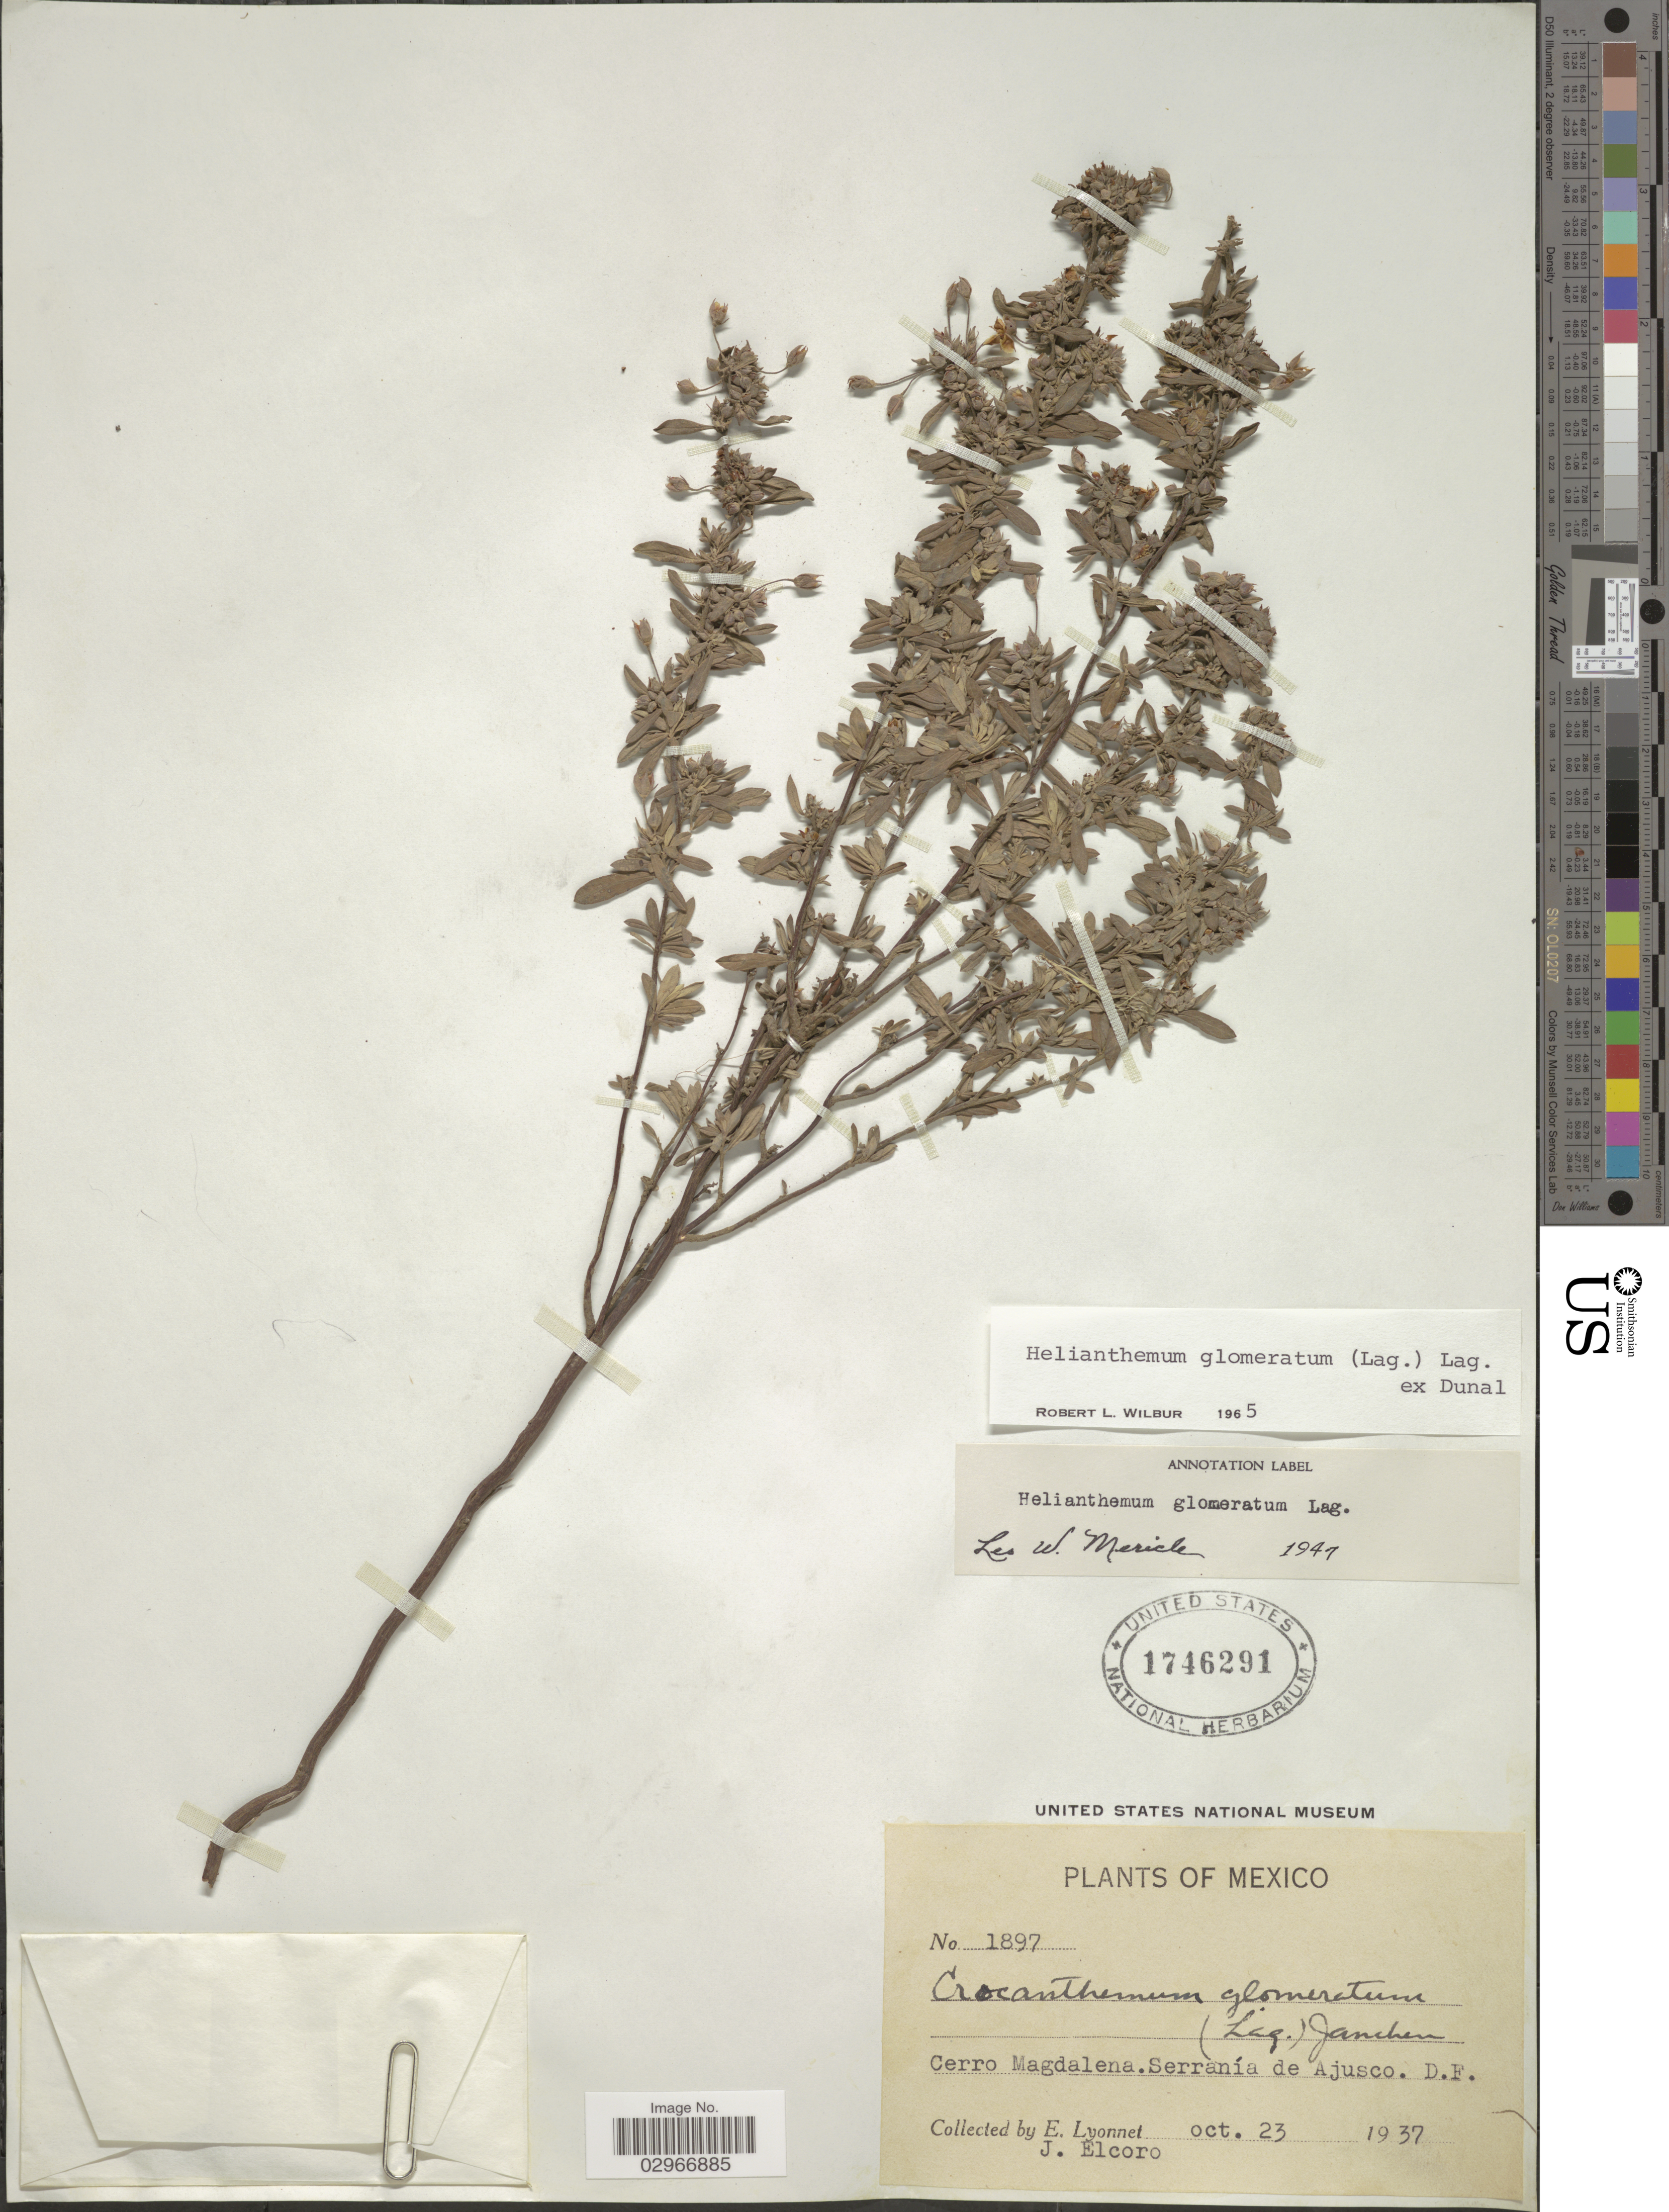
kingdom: Plantae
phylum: Tracheophyta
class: Magnoliopsida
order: Malvales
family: Cistaceae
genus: Helianthemum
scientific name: Helianthemum glomeratum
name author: (Lag.) Lag. ex Dunal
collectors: E. Lyonnet & J. Elcoro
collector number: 1897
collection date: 1937-10-23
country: Mexico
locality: Cerro Magdalena. Serranía de Ajusco. D.F.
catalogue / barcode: US 1746291